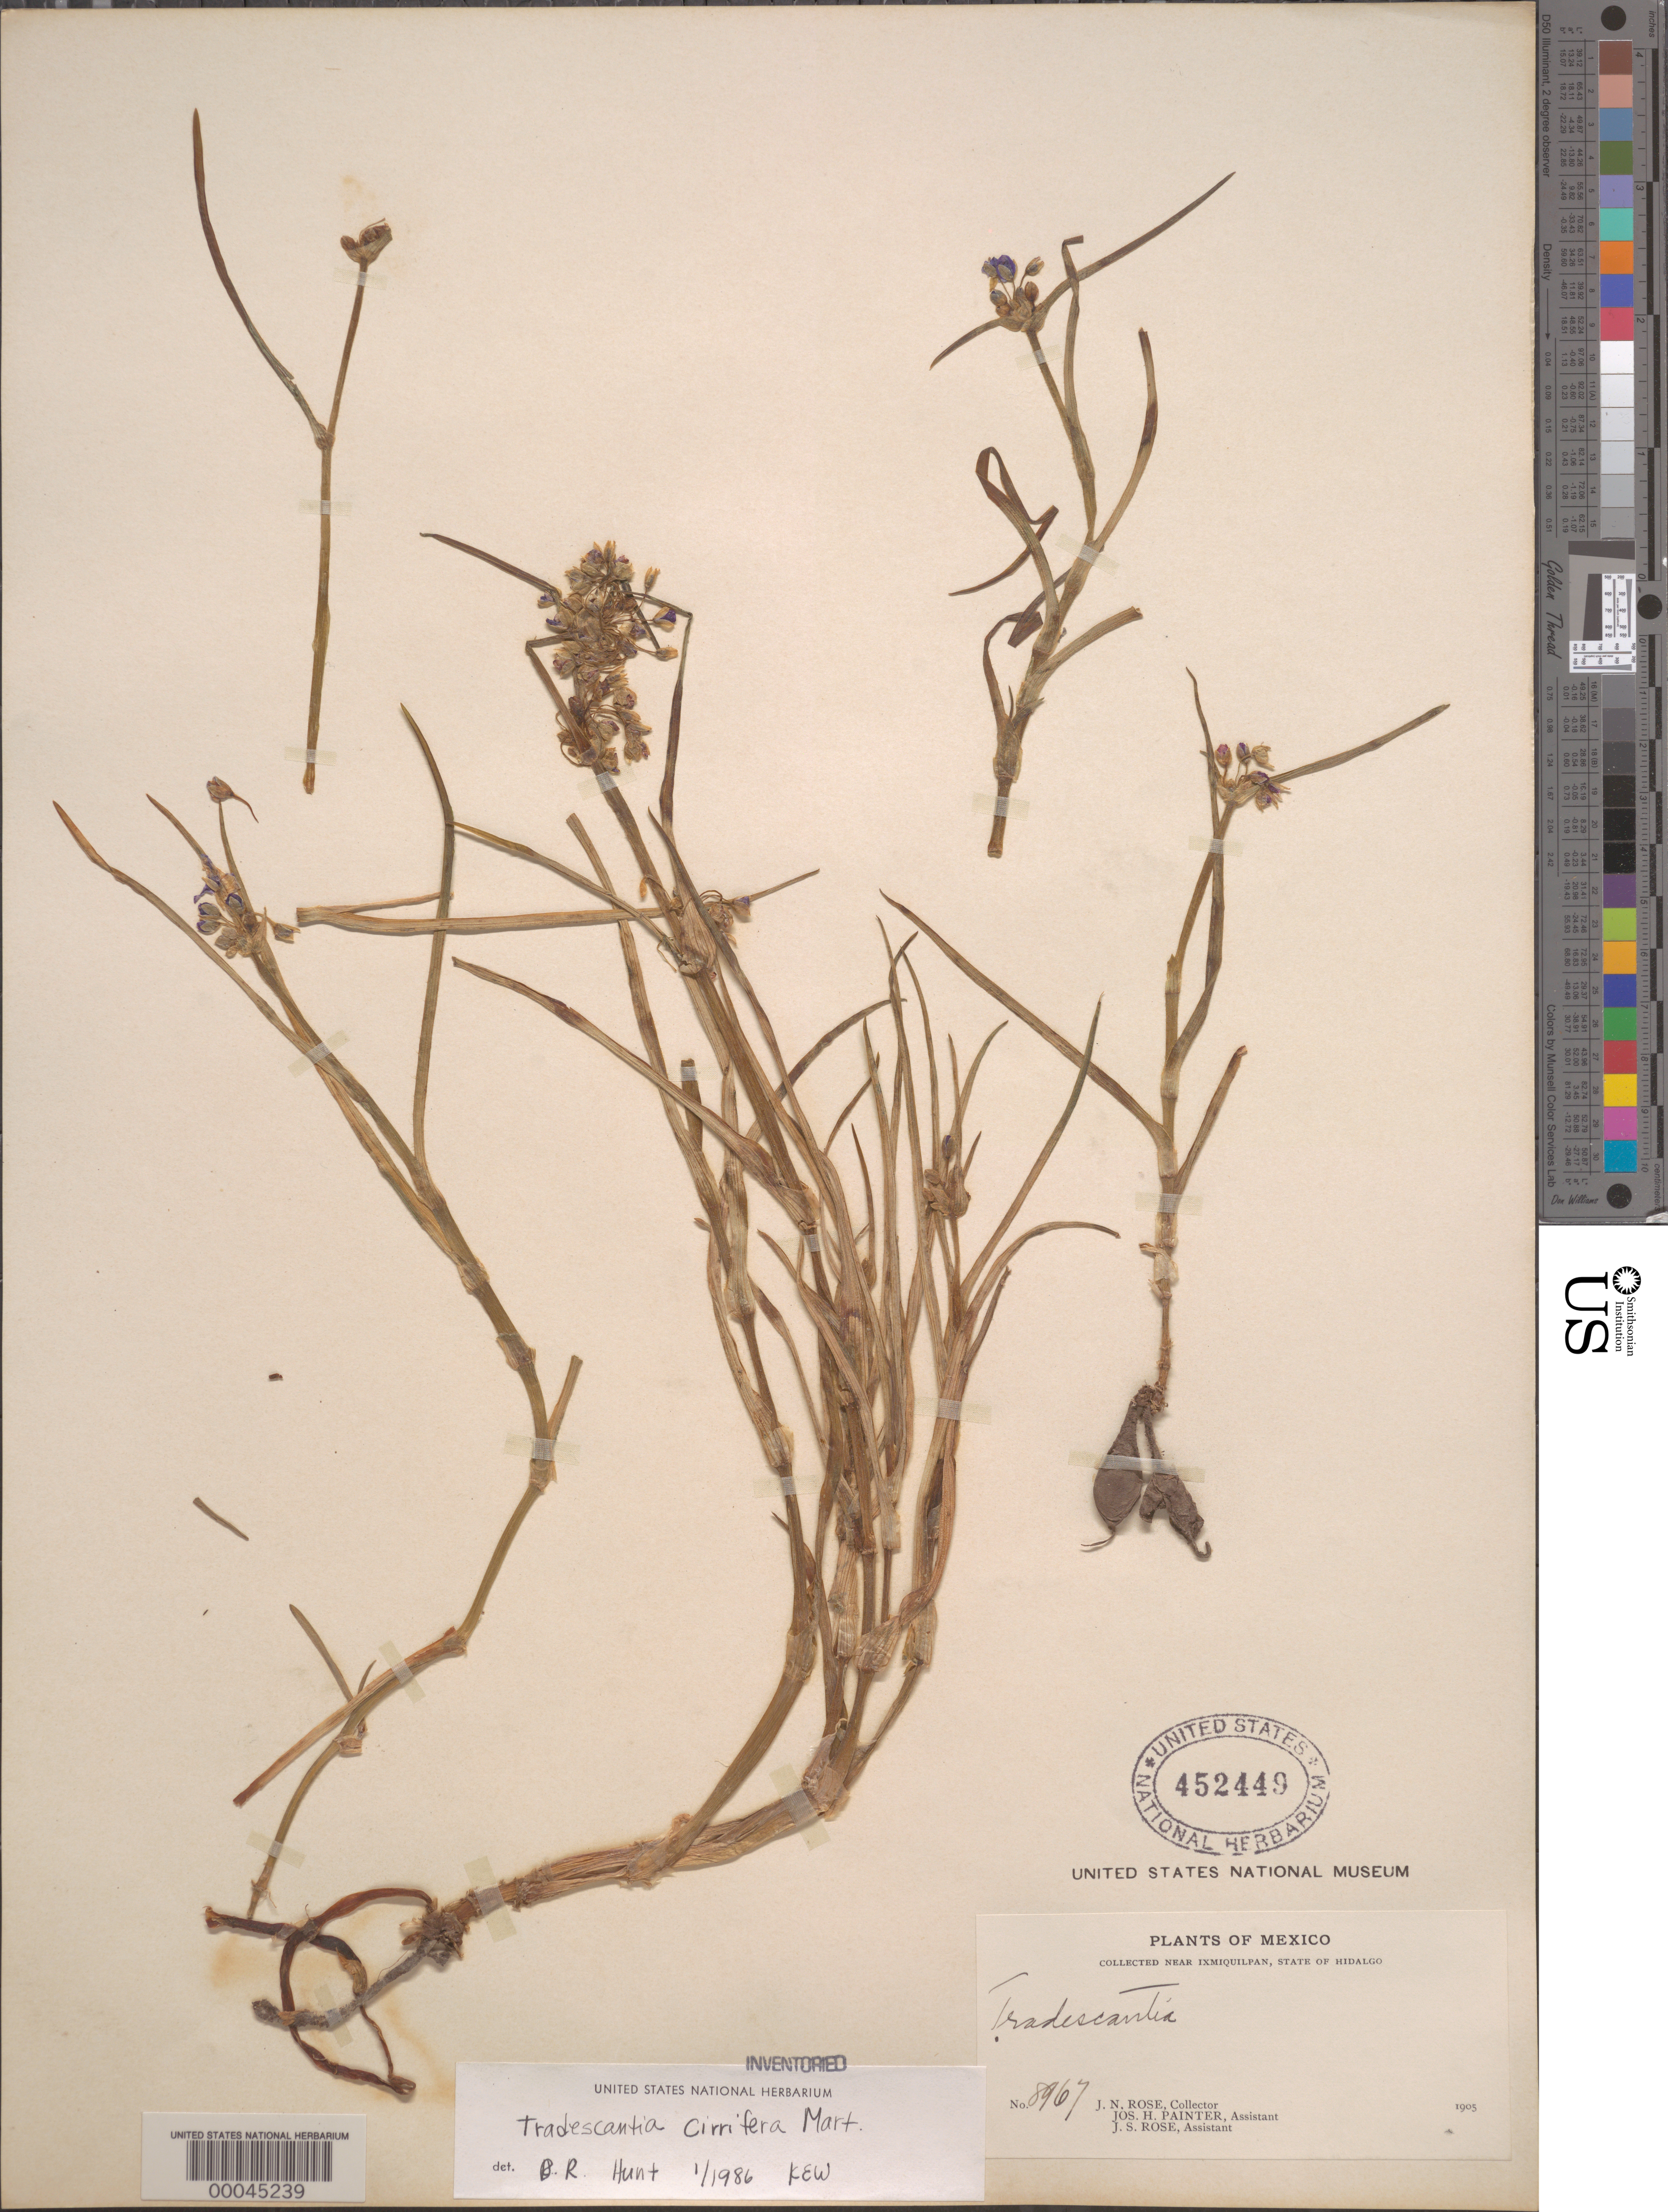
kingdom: Plantae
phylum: Tracheophyta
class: Liliopsida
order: Commelinales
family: Commelinaceae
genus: Tradescantia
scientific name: Tradescantia cirrifera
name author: Mart.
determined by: Hunt, D. R.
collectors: J. N. Rose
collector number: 8967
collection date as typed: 1905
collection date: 1905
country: Mexico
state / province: Hidalgo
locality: Near Ixmiquilpan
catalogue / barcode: US 452449